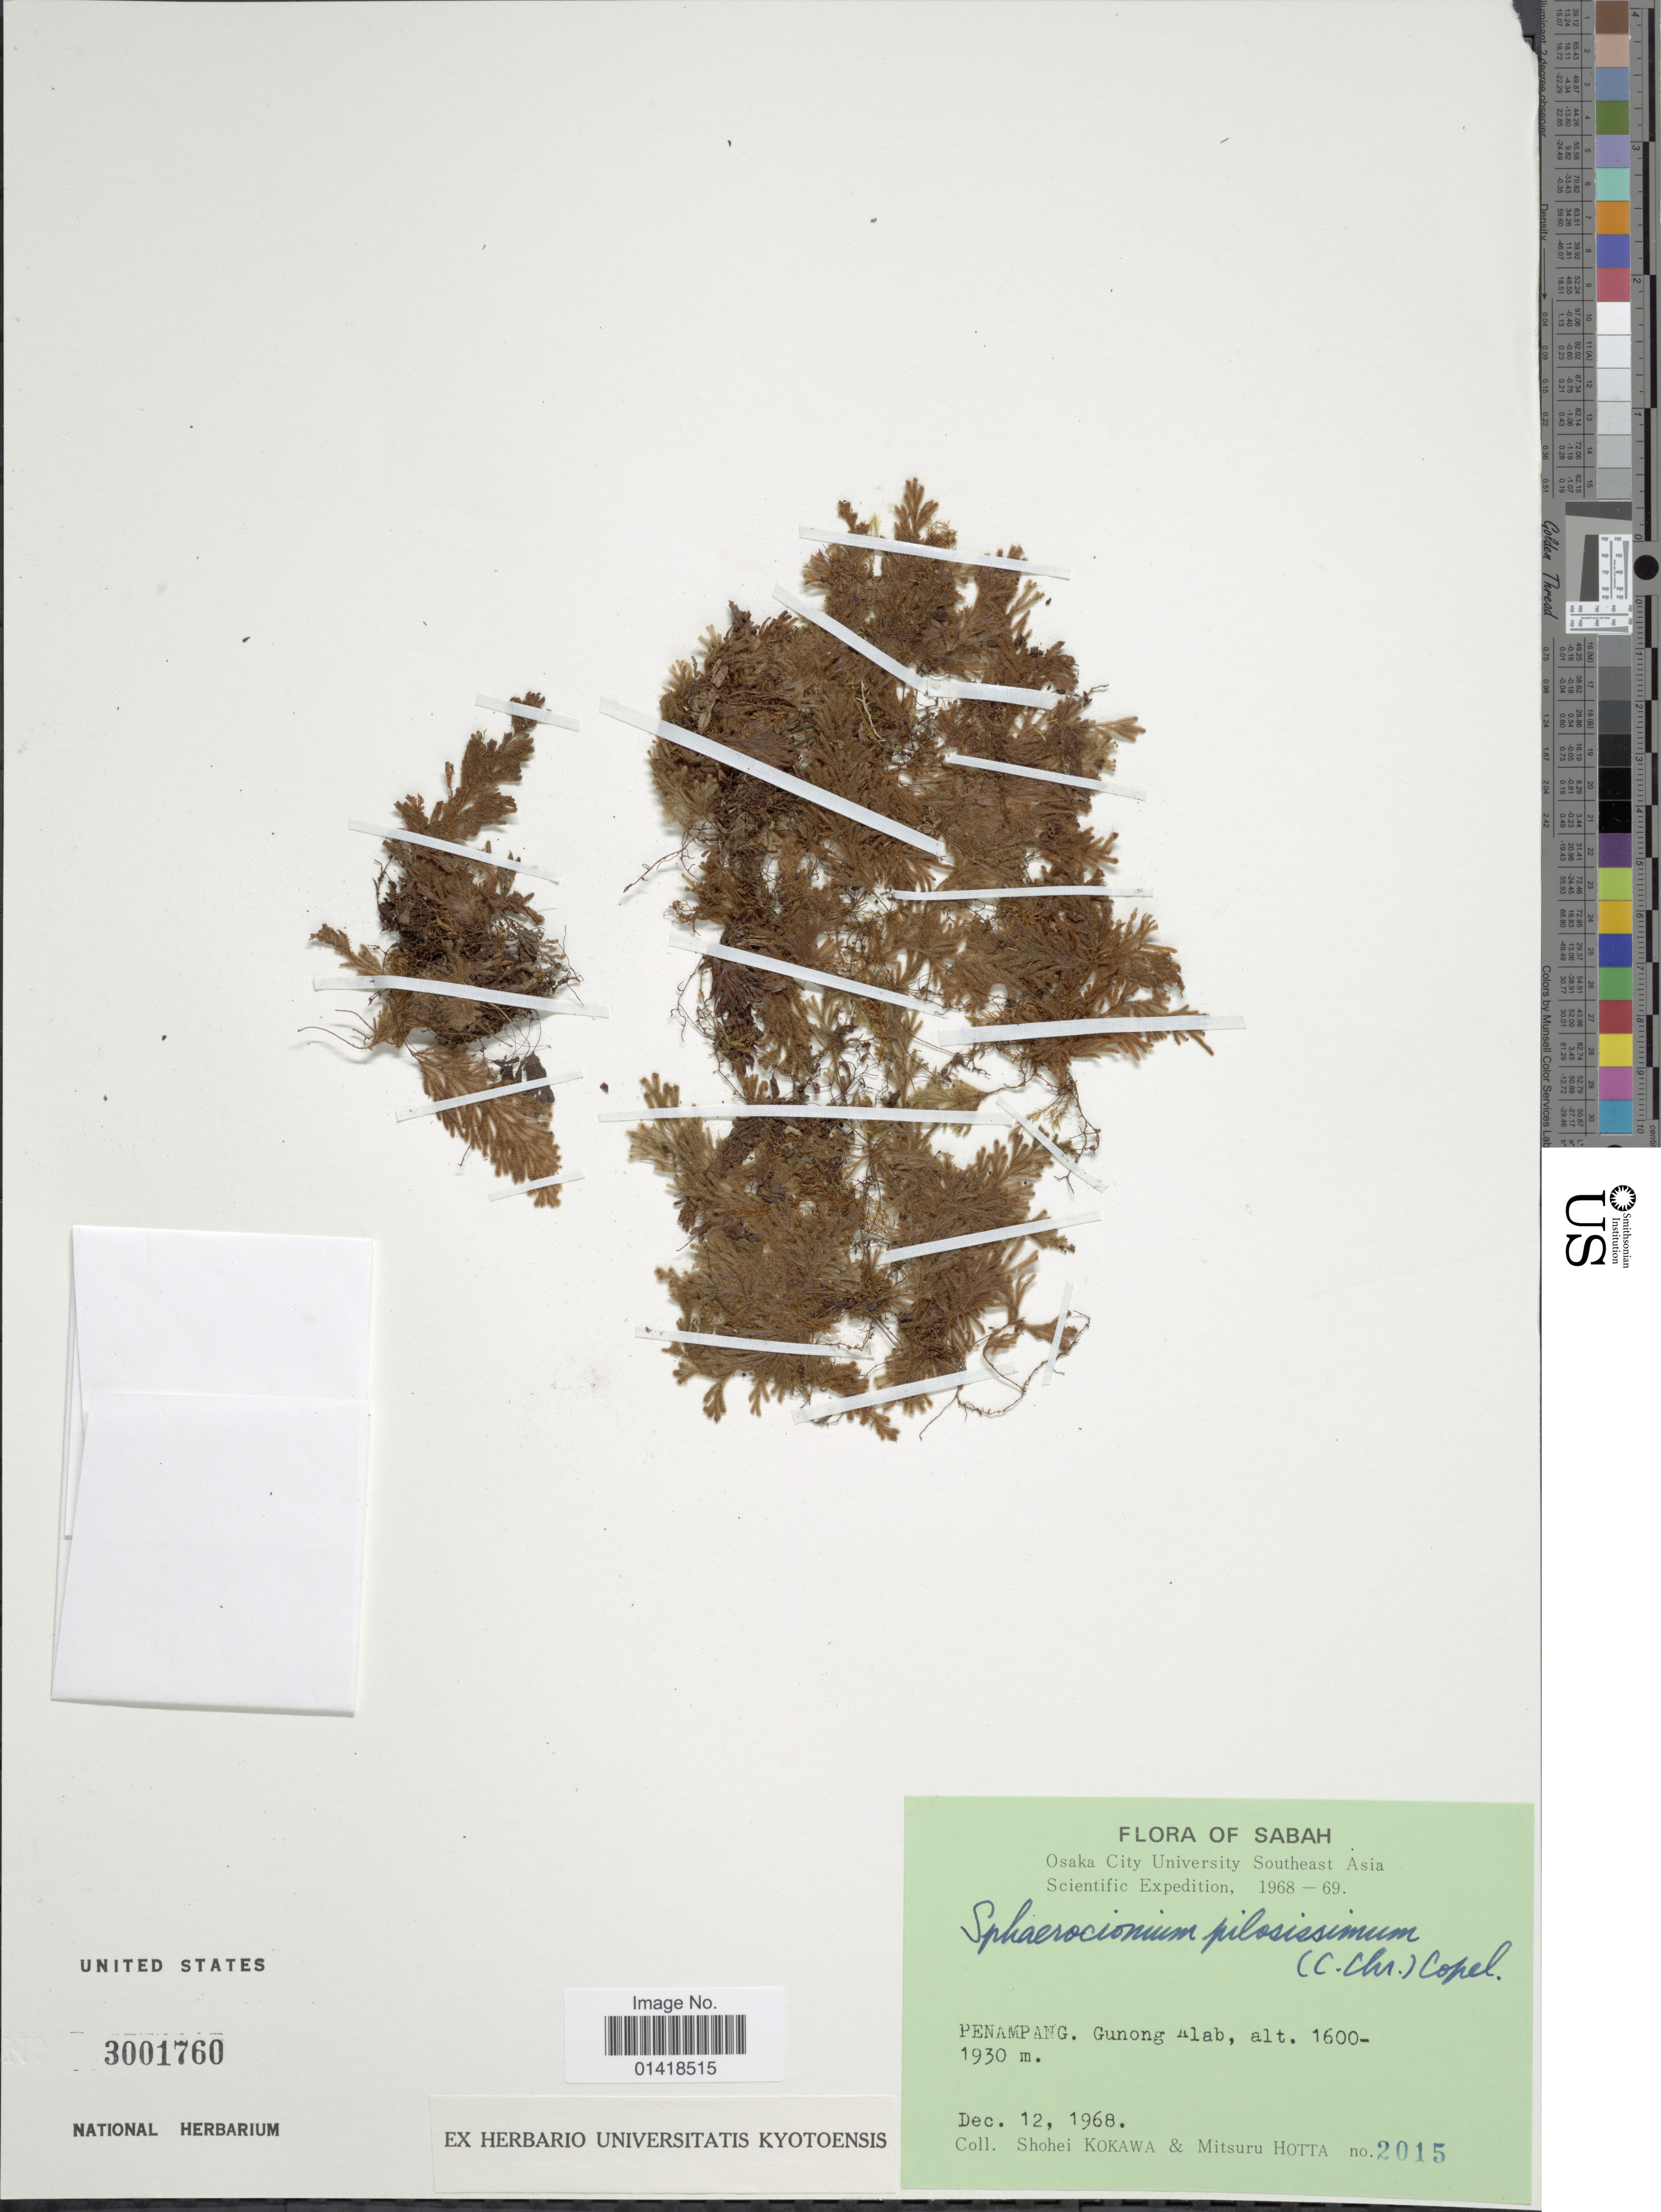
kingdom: Plantae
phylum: Tracheophyta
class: Polypodiopsida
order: Hymenophyllales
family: Hymenophyllaceae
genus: Hymenophyllum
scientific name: Hymenophyllum pilosissimum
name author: C. Chr.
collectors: S. Kokawa & M. Hotta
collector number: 2015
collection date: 1968-12-12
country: Malaysia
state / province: Sabah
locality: Penampang. Gunong Alab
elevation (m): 1600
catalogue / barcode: US 3001760